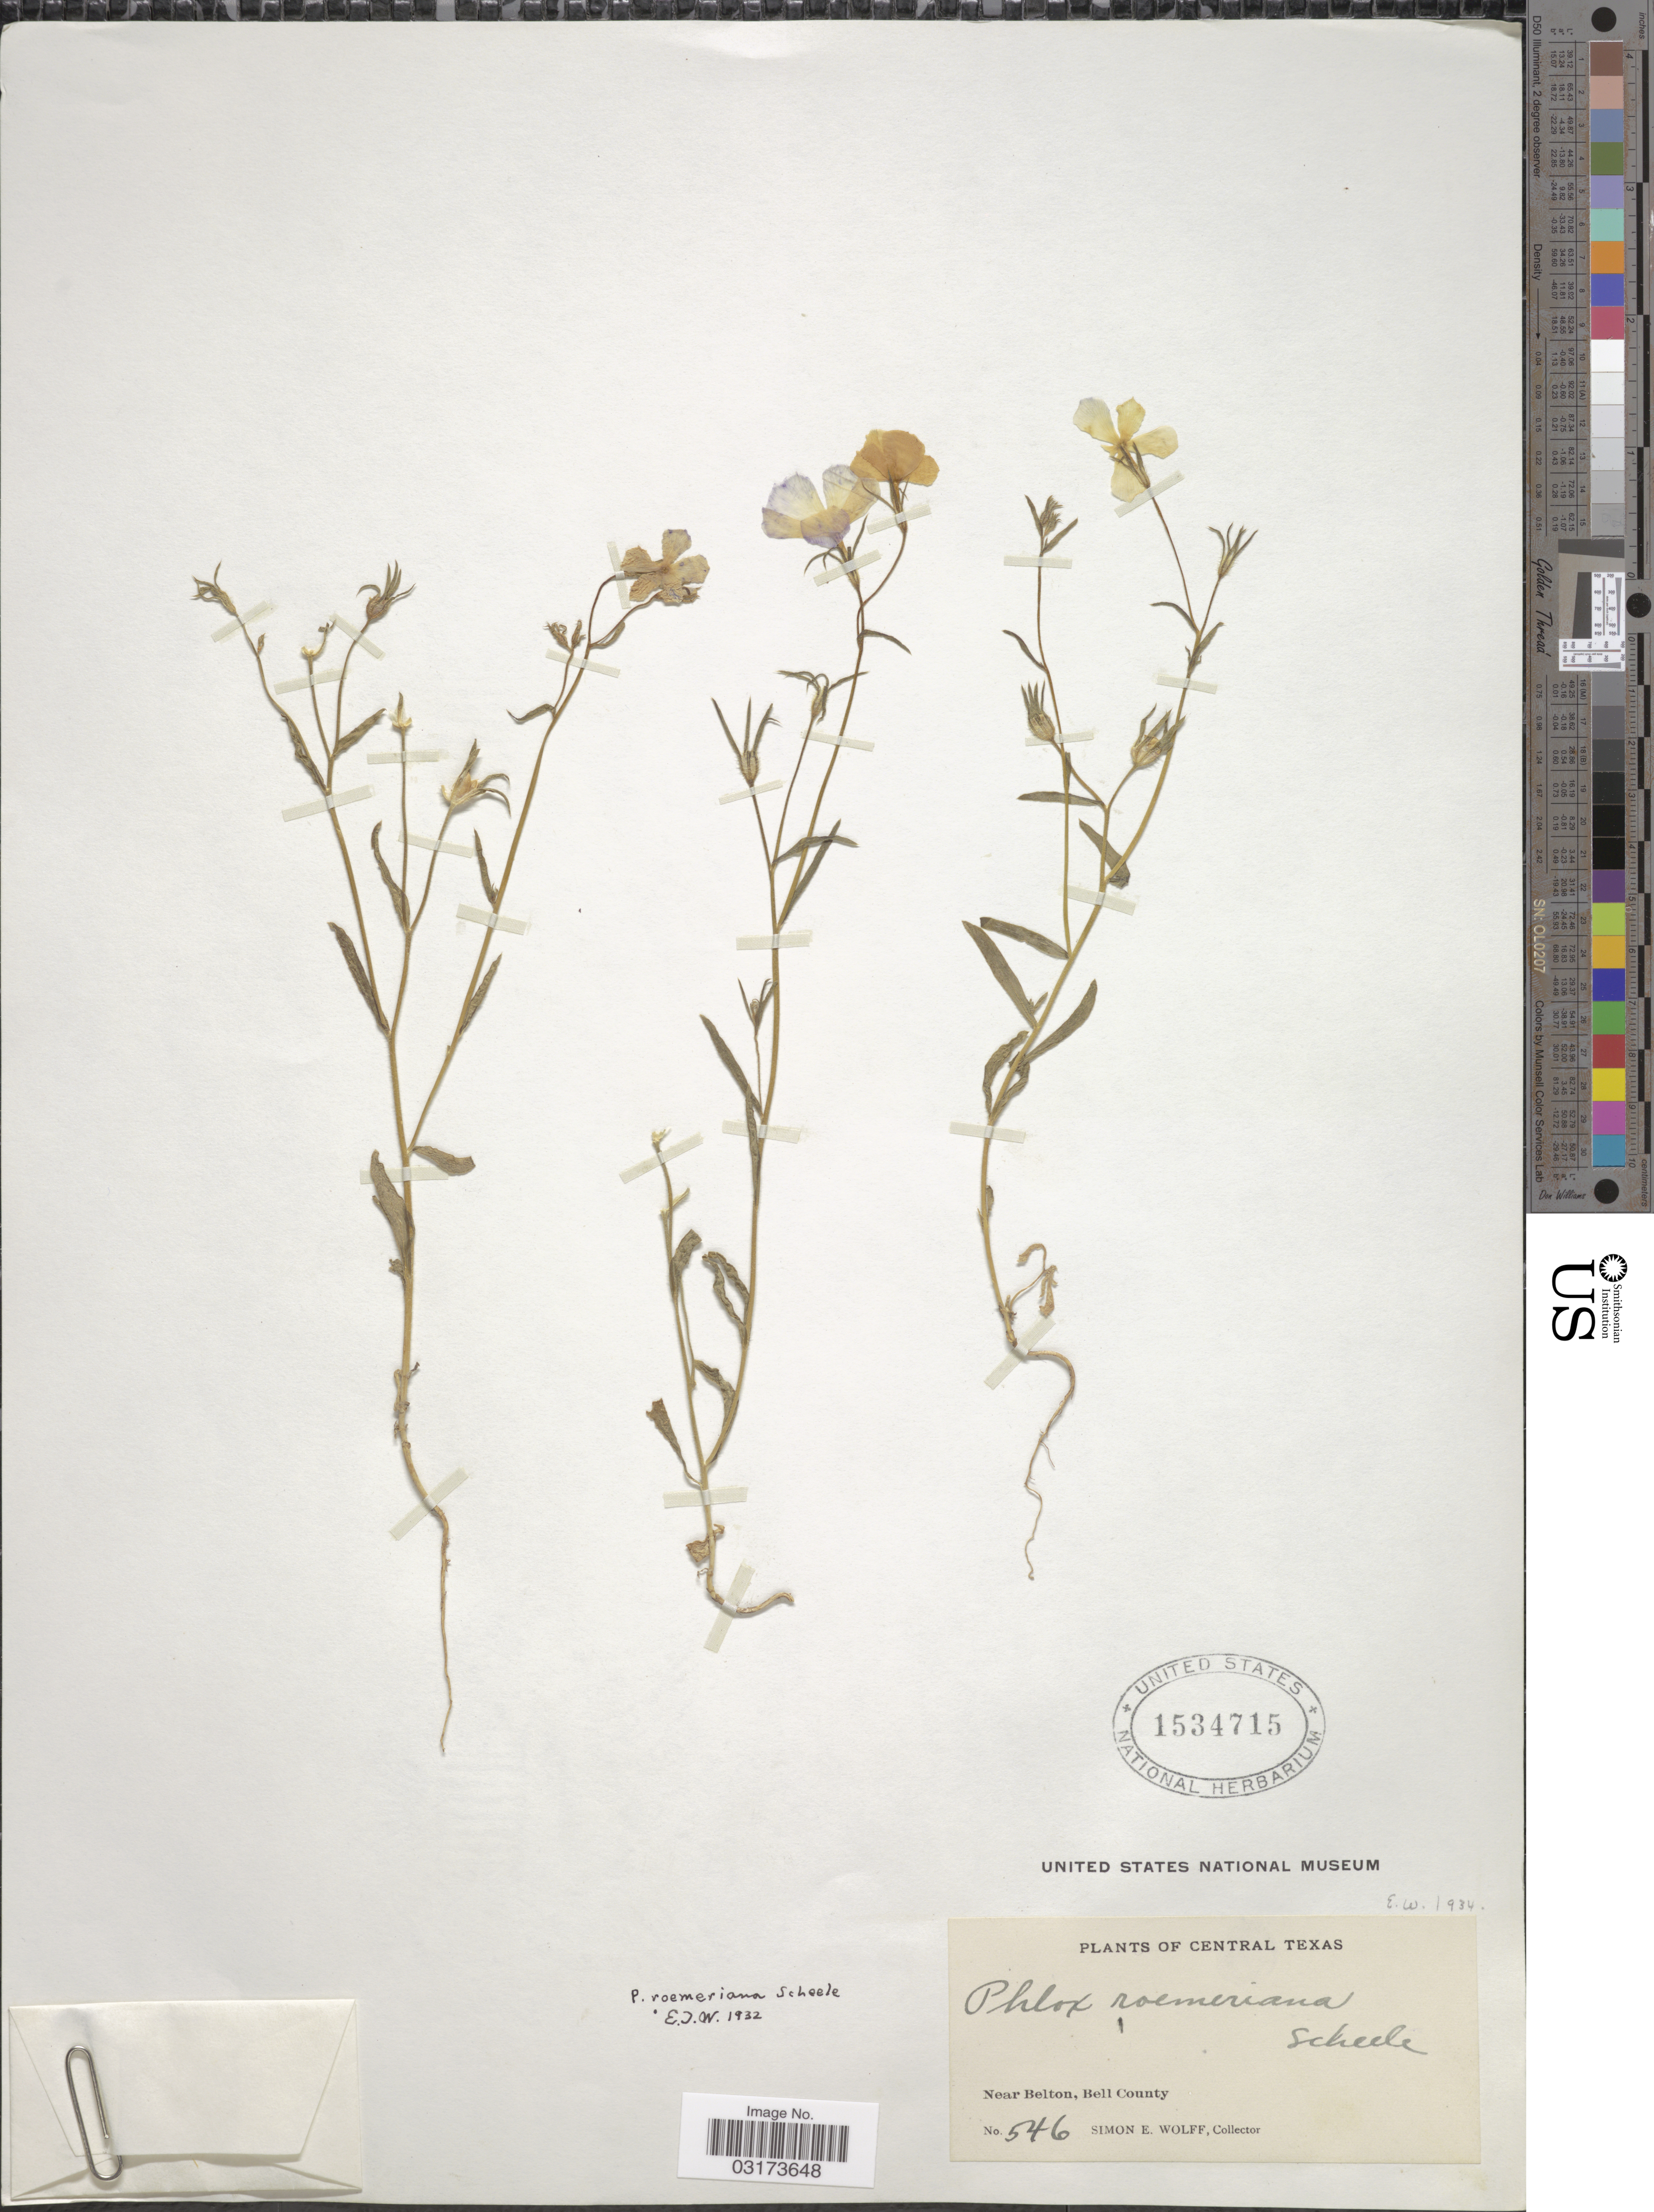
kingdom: Plantae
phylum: Tracheophyta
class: Magnoliopsida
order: Ericales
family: Polemoniaceae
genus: Phlox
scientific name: Phlox roemeriana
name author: Scheele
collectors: S. E. Wolff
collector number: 546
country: United States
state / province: Texas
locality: Central Texas. Near Belton, Bell County.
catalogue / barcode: US 1534715